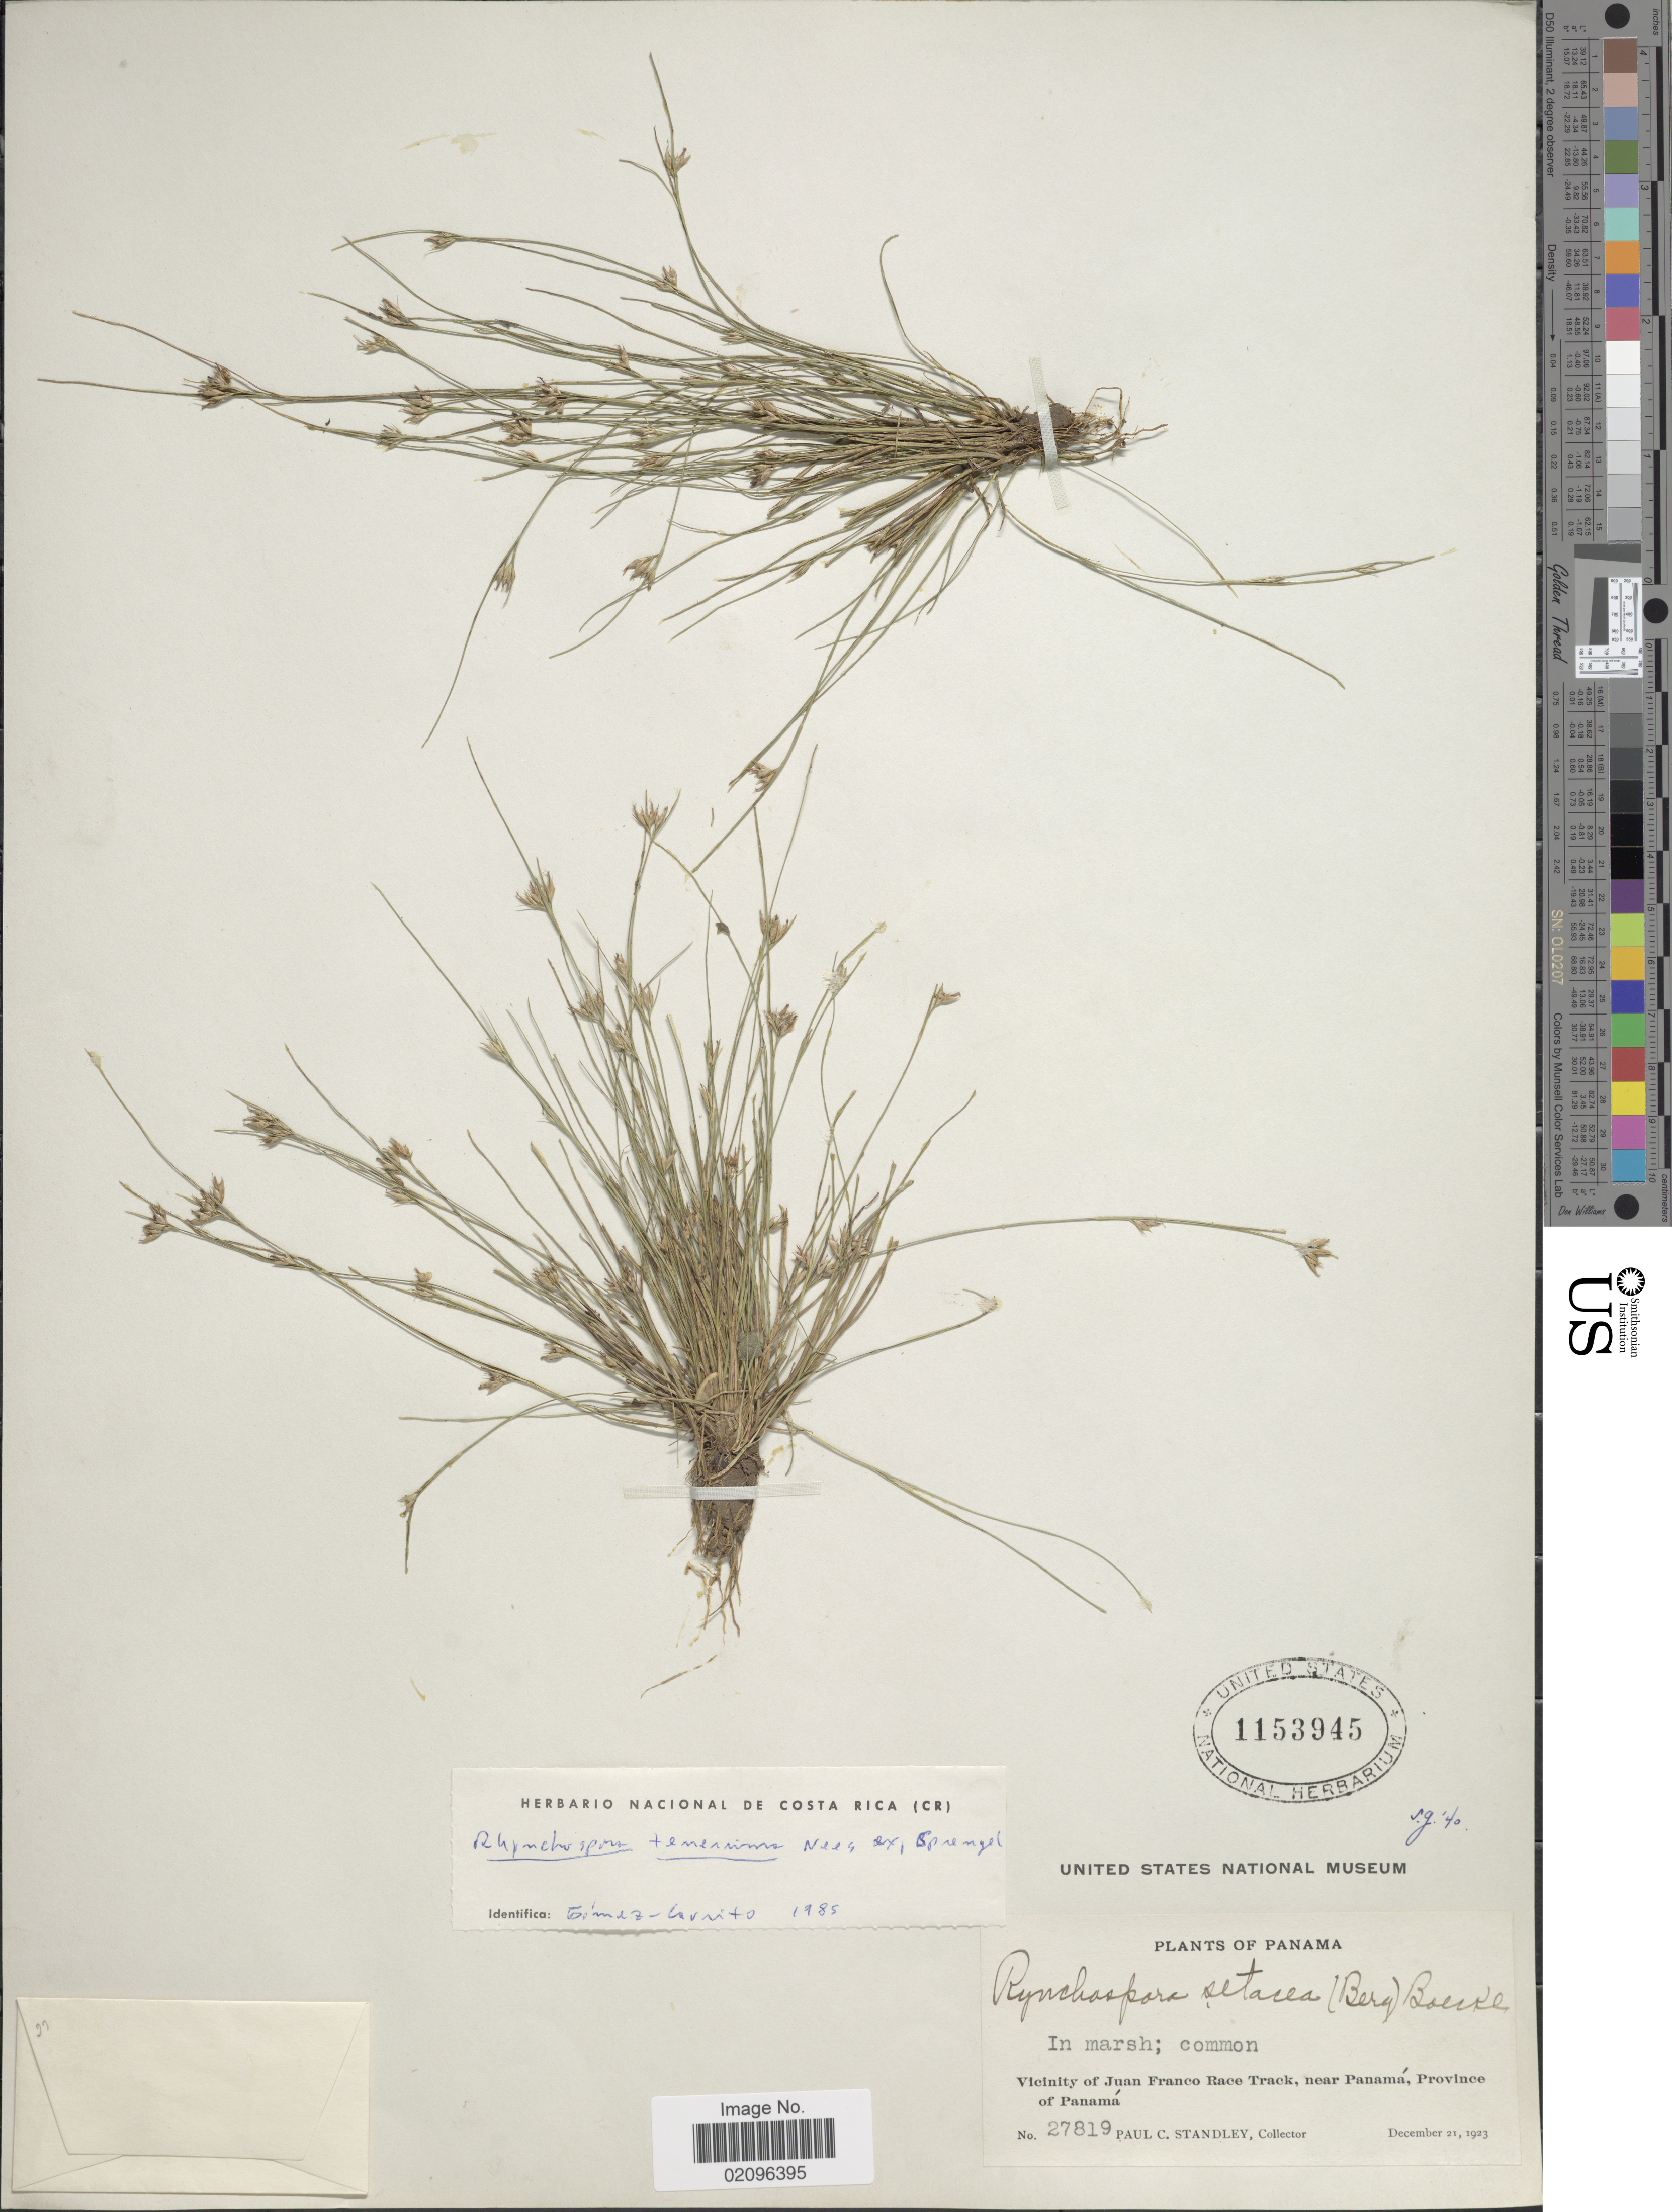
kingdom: Plantae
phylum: Tracheophyta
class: Liliopsida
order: Poales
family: Cyperaceae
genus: Rhynchospora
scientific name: Rhynchospora tenerrima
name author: Nees ex Spreng.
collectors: P. C. Standley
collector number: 27819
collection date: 1923-12-21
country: Panama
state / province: Panamá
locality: Panama, Vicinity of Juan Franco Race Track, near Panama, Province of Panama.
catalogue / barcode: US 1153945